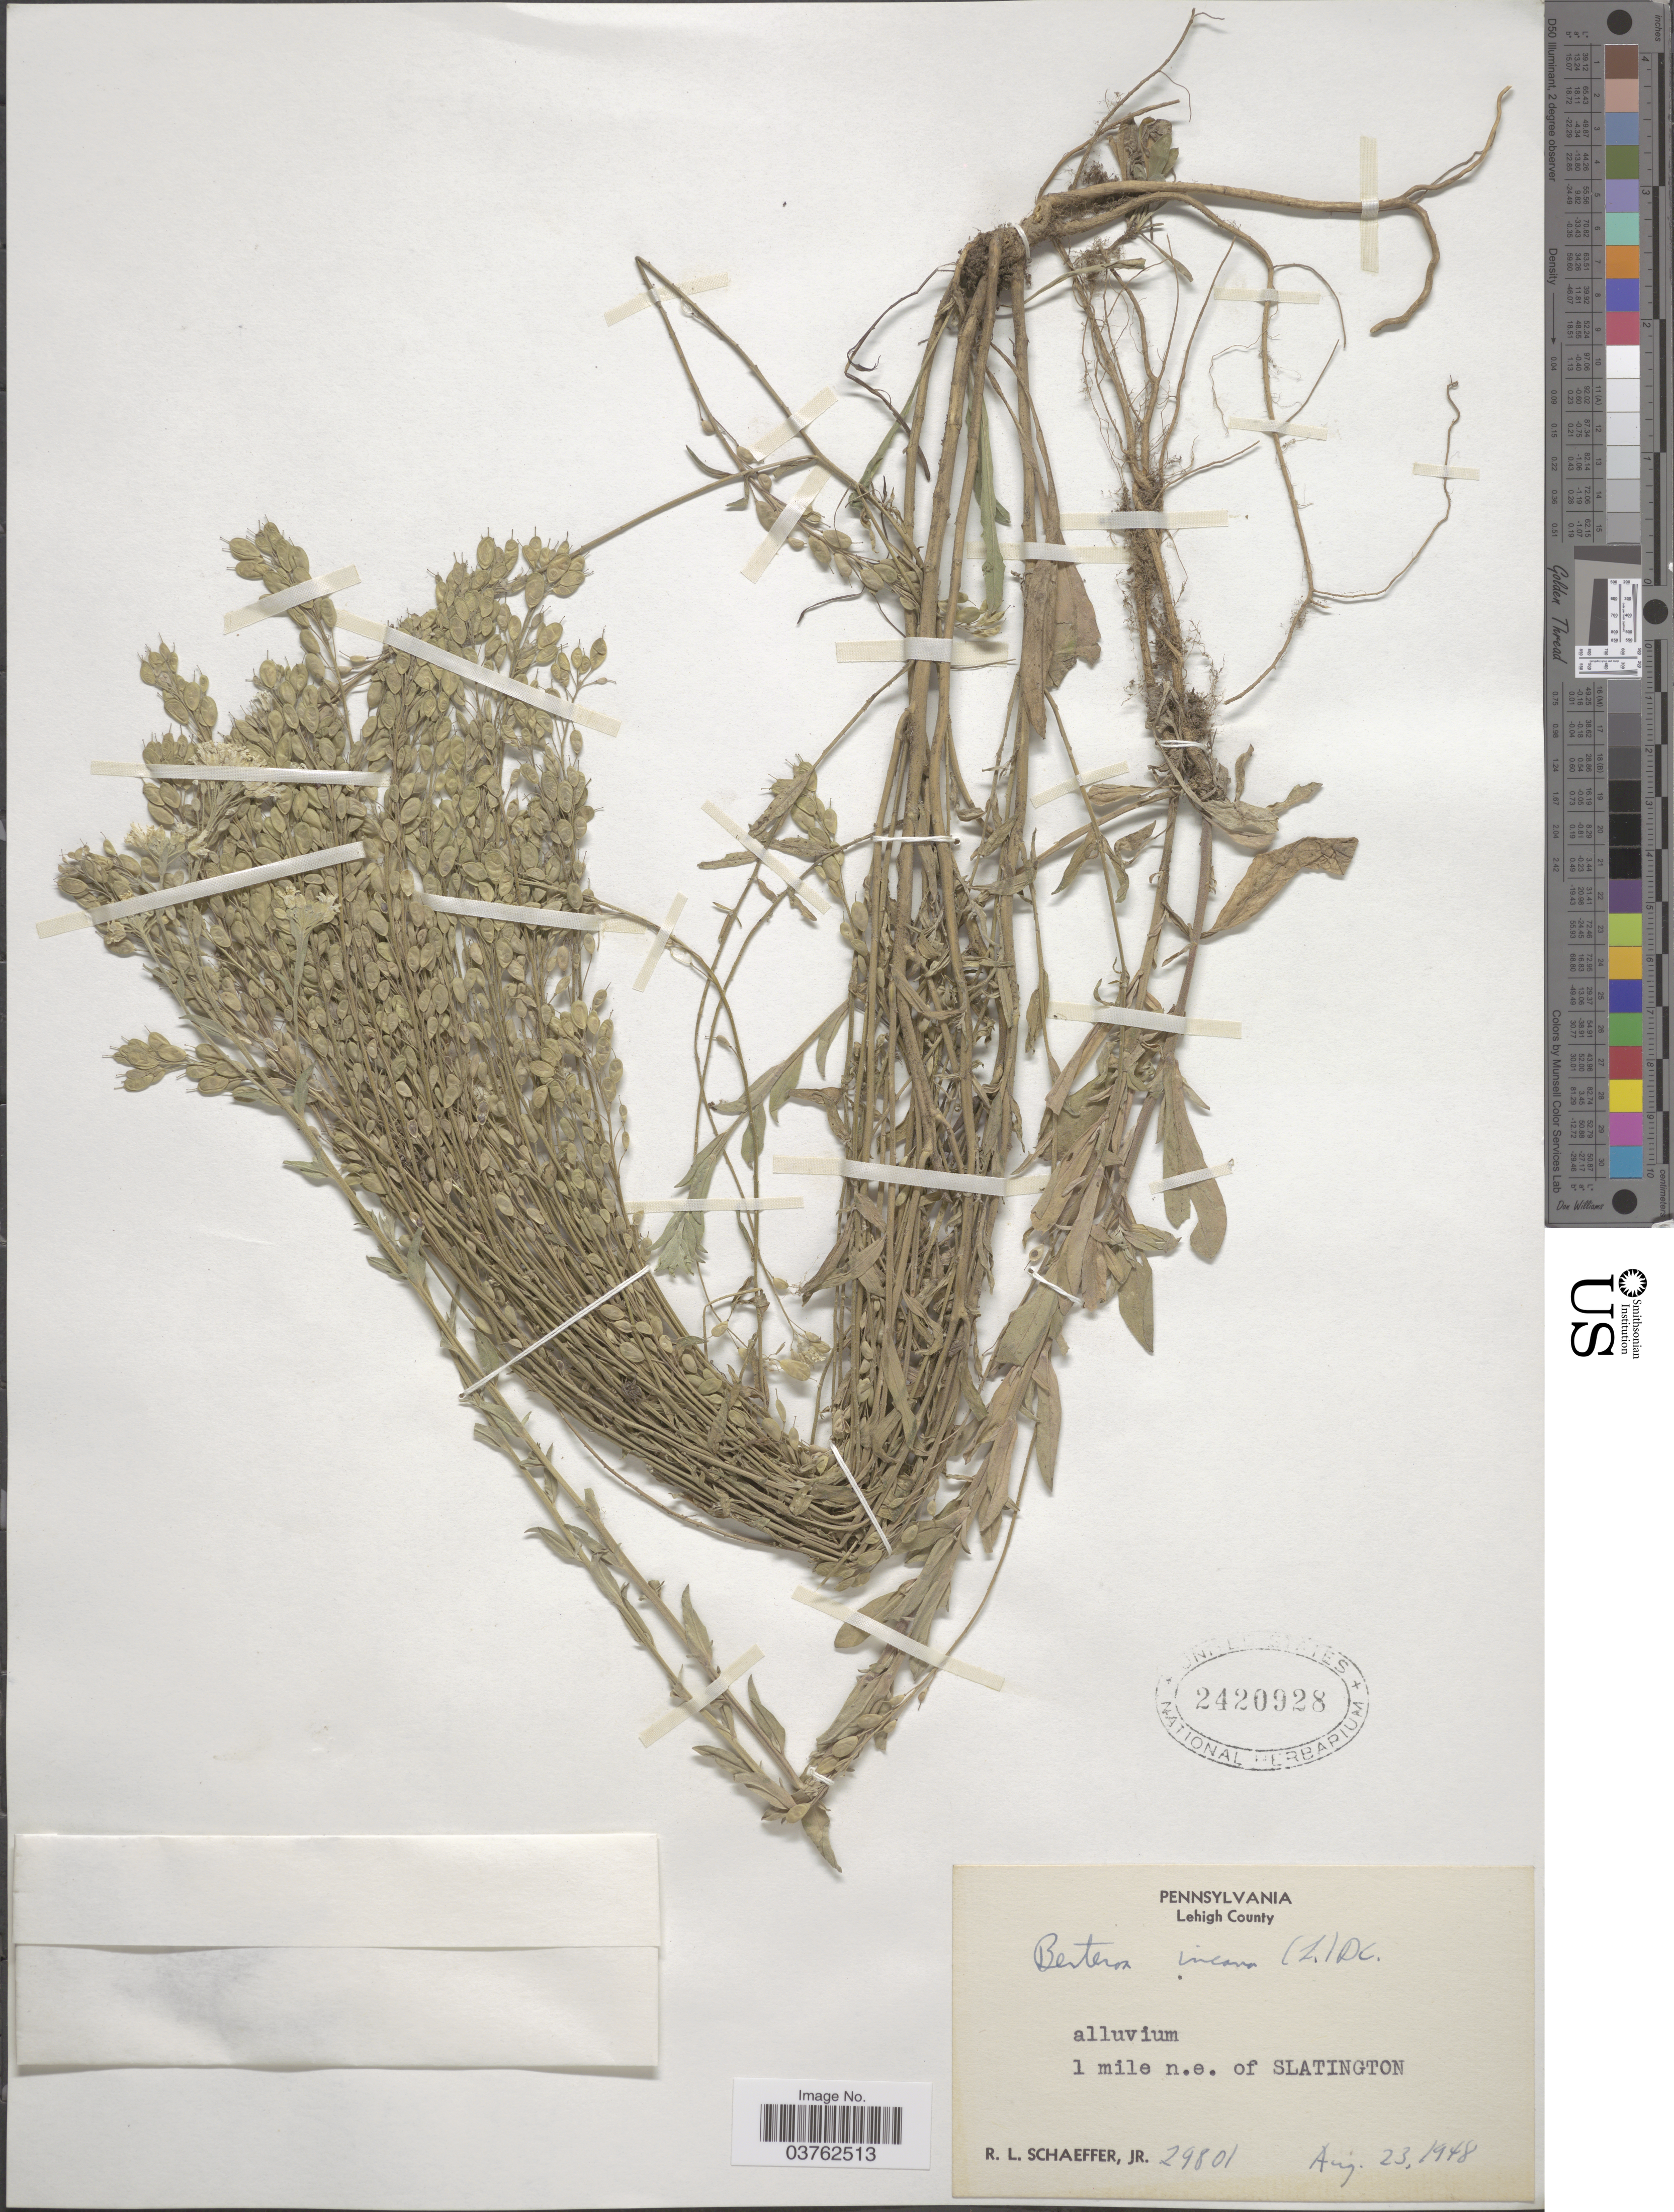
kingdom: Plantae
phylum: Tracheophyta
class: Magnoliopsida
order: Brassicales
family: Brassicaceae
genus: Berteroa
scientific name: Berteroa incana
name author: (L.) DC.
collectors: R. L. Schaeffer Jr.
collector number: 29801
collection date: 1948-08-23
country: United States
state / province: Pennsylvania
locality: Lehigh County. 1 mile n.e. of Slatington.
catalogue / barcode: US 2420928